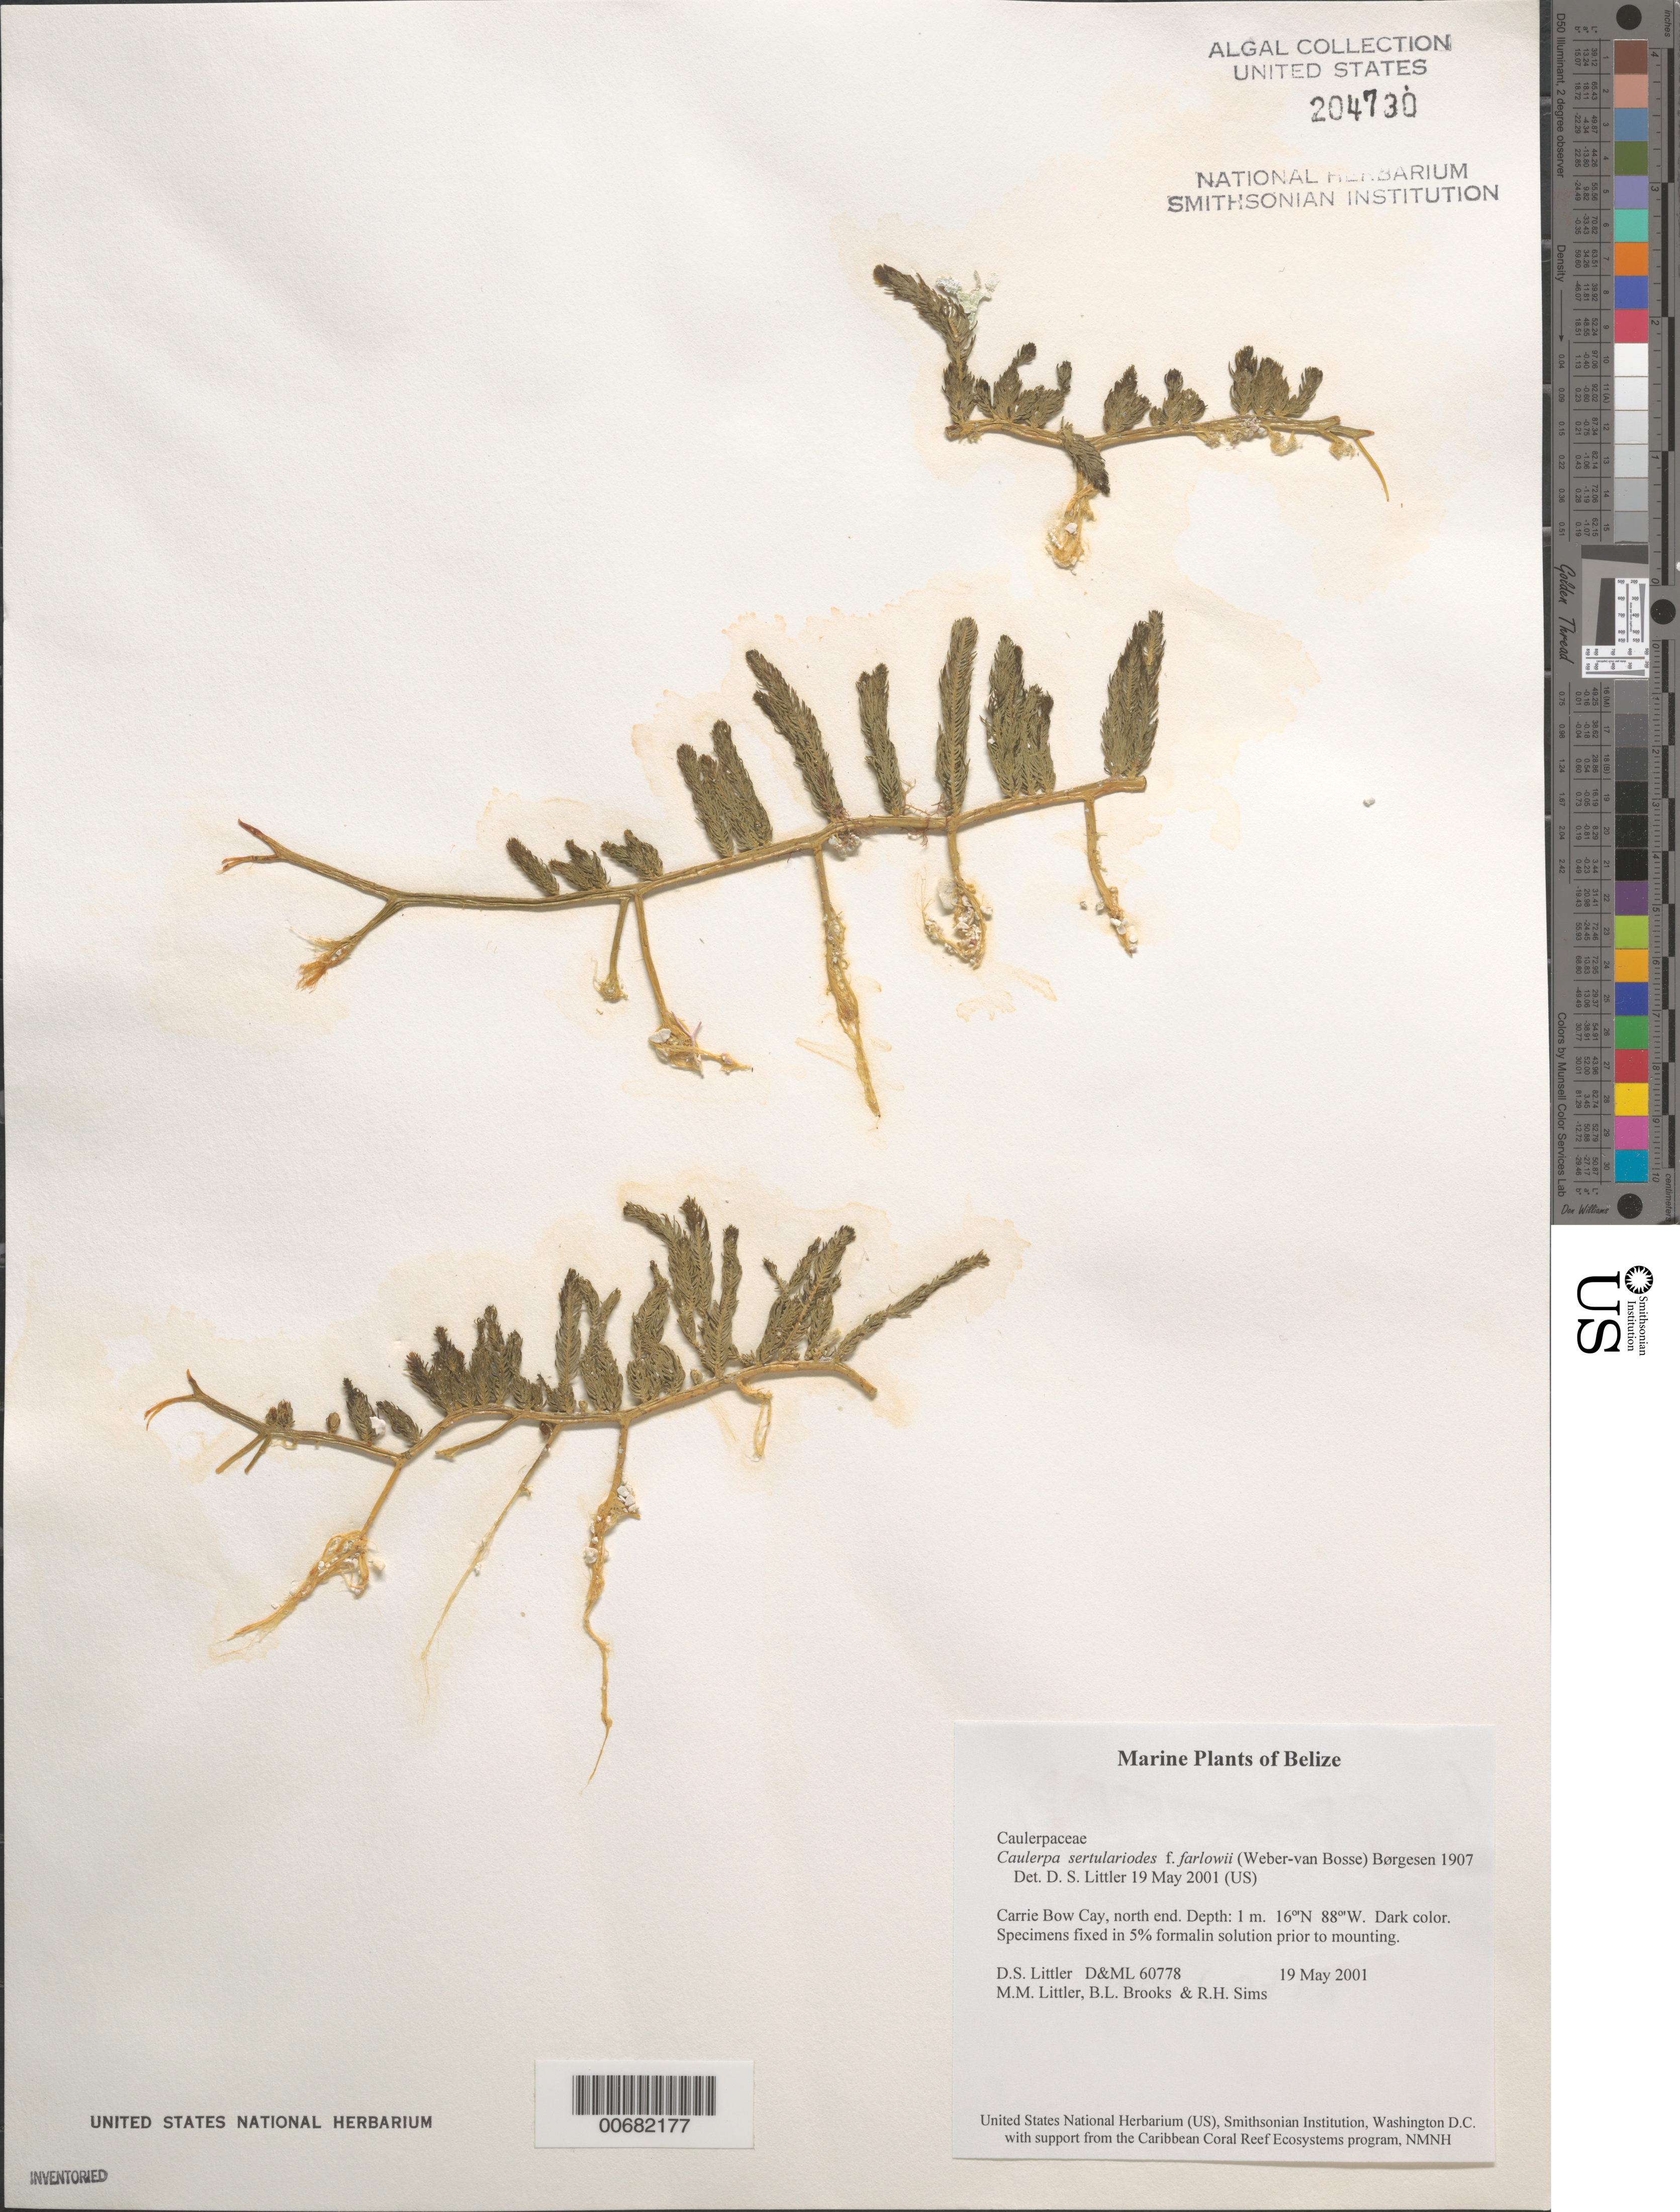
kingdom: Plantae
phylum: Chlorophyta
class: Ulvophyceae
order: Bryopsidales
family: Caulerpaceae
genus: Caulerpa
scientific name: Caulerpa sertularioides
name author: (S.G. Gmel.) M. Howe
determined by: Littler, D. S.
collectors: D. S. Littler, M. M. Littler, B. Brooks & R. H. Sims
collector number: D&ML 60778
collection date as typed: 19 May 2001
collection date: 2001-05-19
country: Belize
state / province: Stann Creek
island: Carrie Bow Cay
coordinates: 16 N, 88 W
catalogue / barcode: US 204730